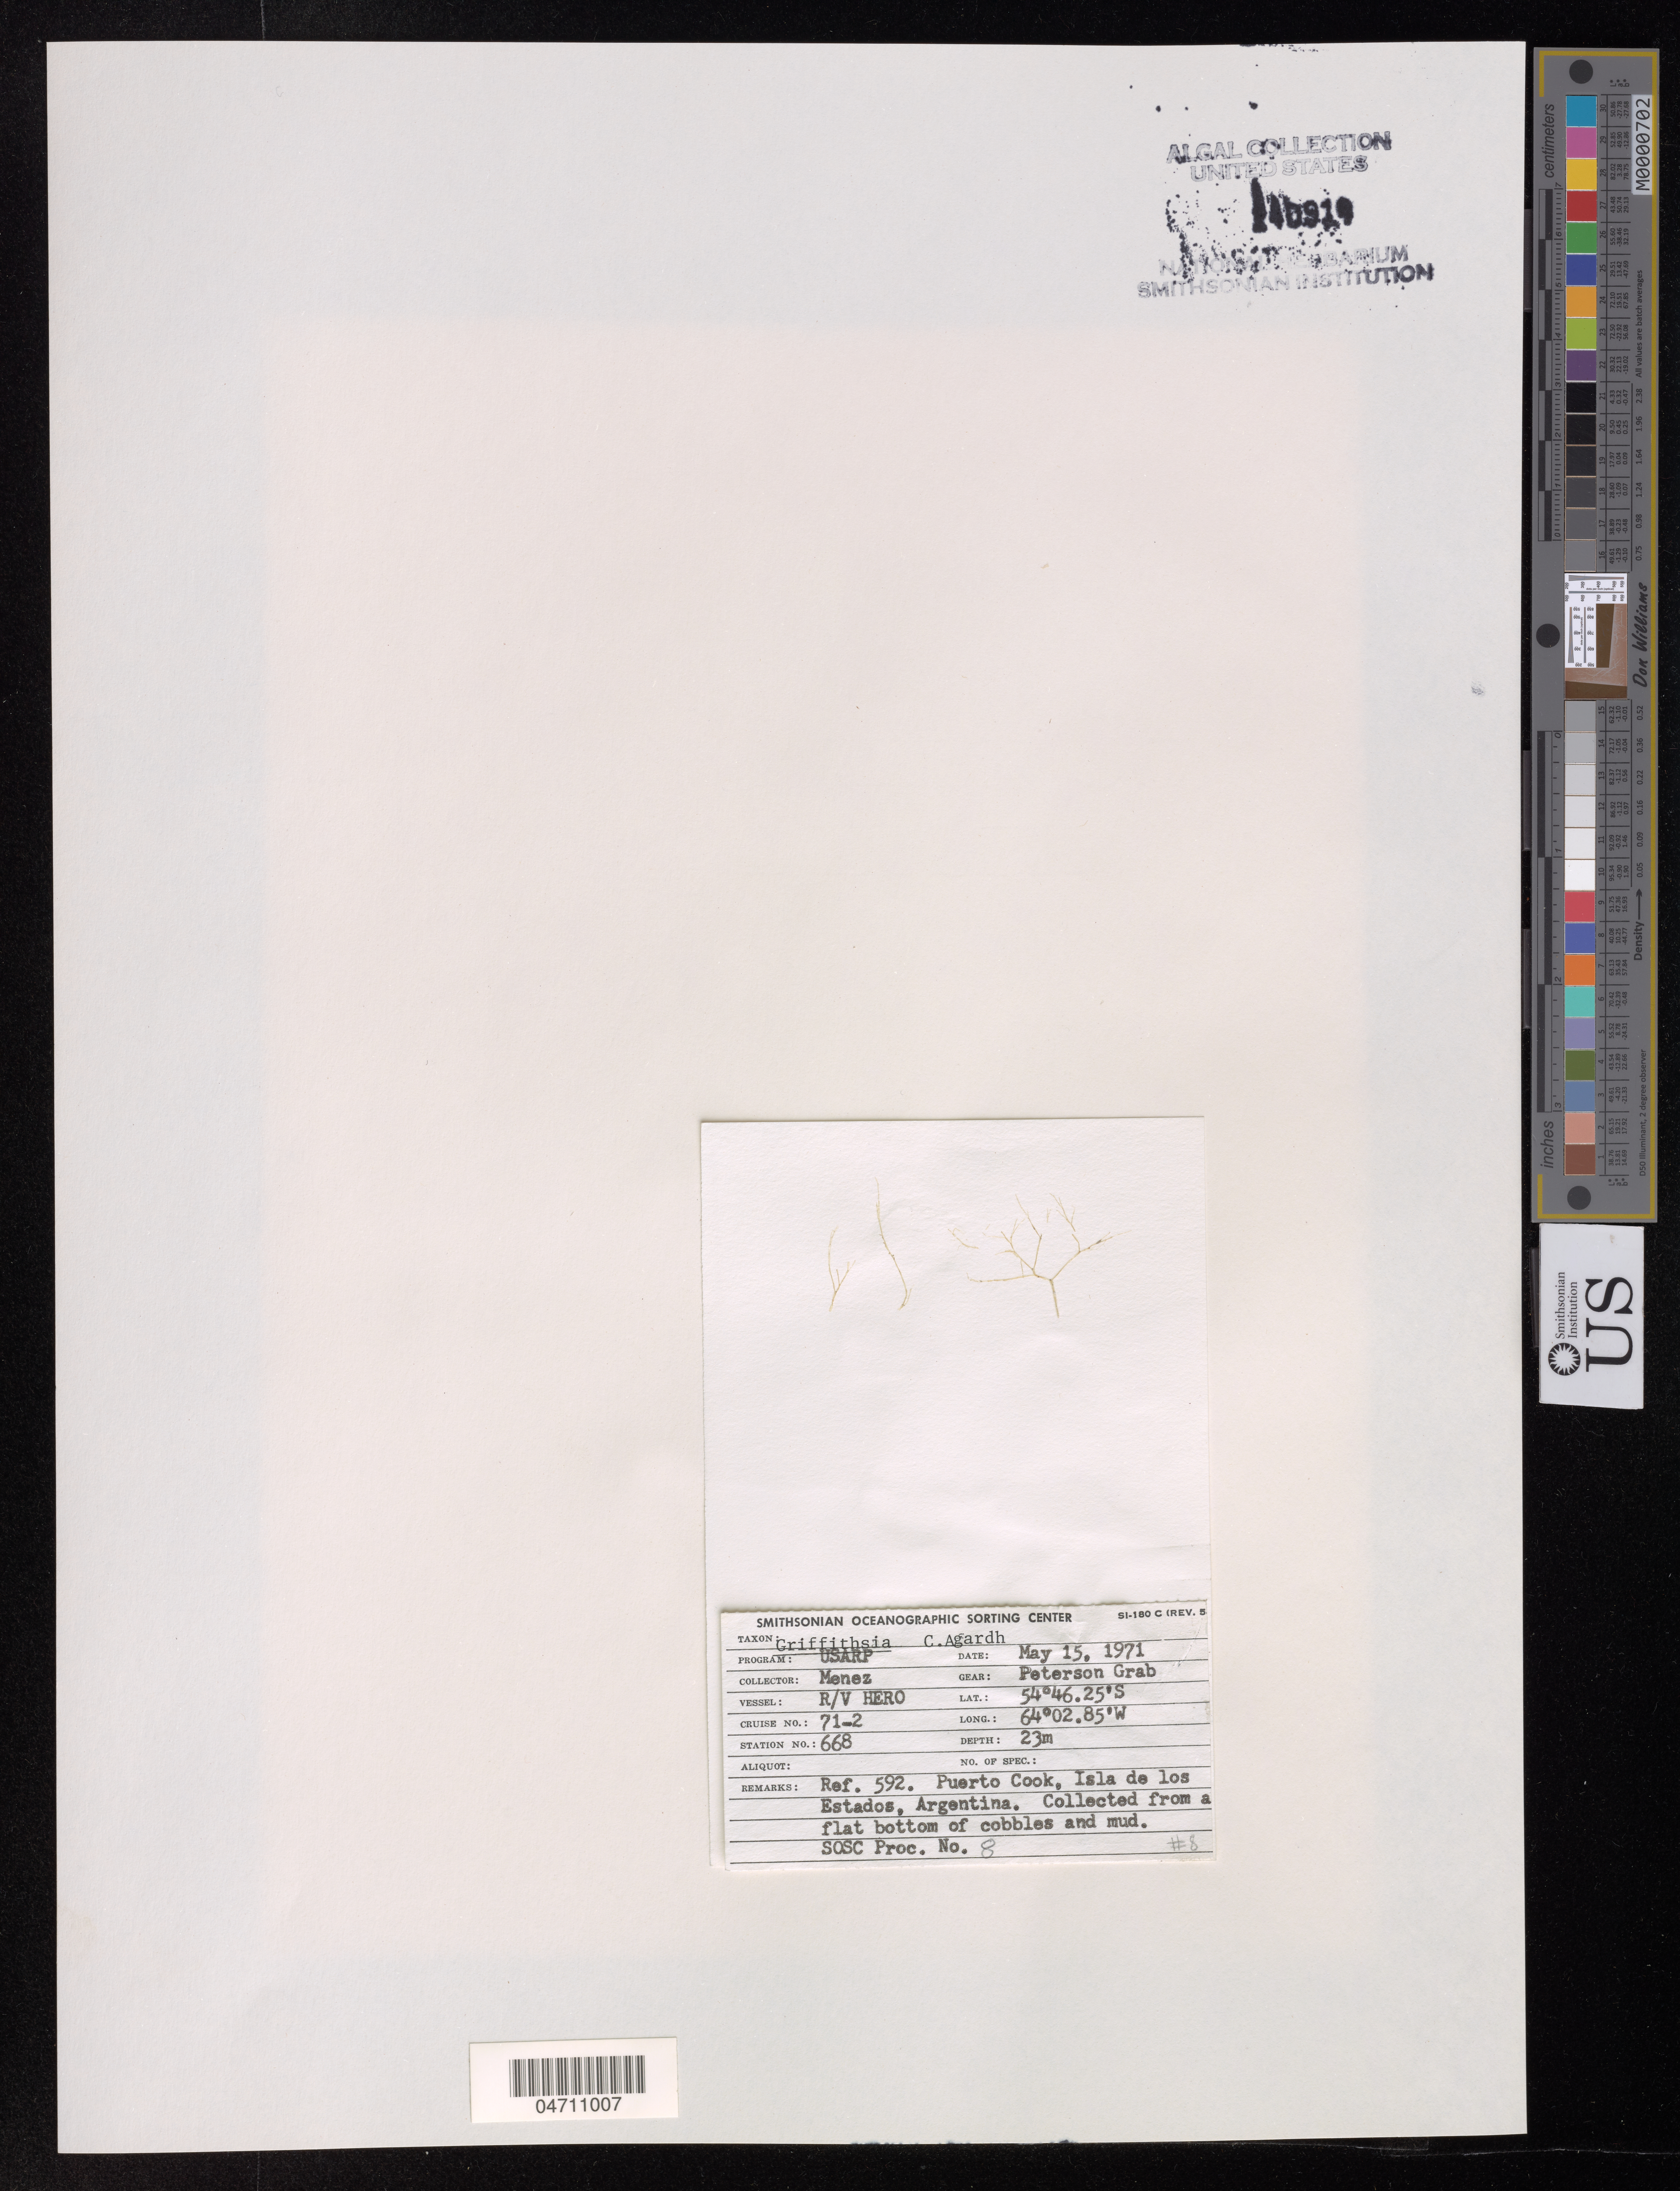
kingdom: Plantae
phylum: Rhodophyta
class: Florideophyceae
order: Ceramiales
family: Wrangeliaceae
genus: Griffithsia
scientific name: Griffithsia sp.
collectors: Menez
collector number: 8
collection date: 1971-05-15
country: Argentina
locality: Puerto Cook, Isla de los Estados.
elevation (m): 23